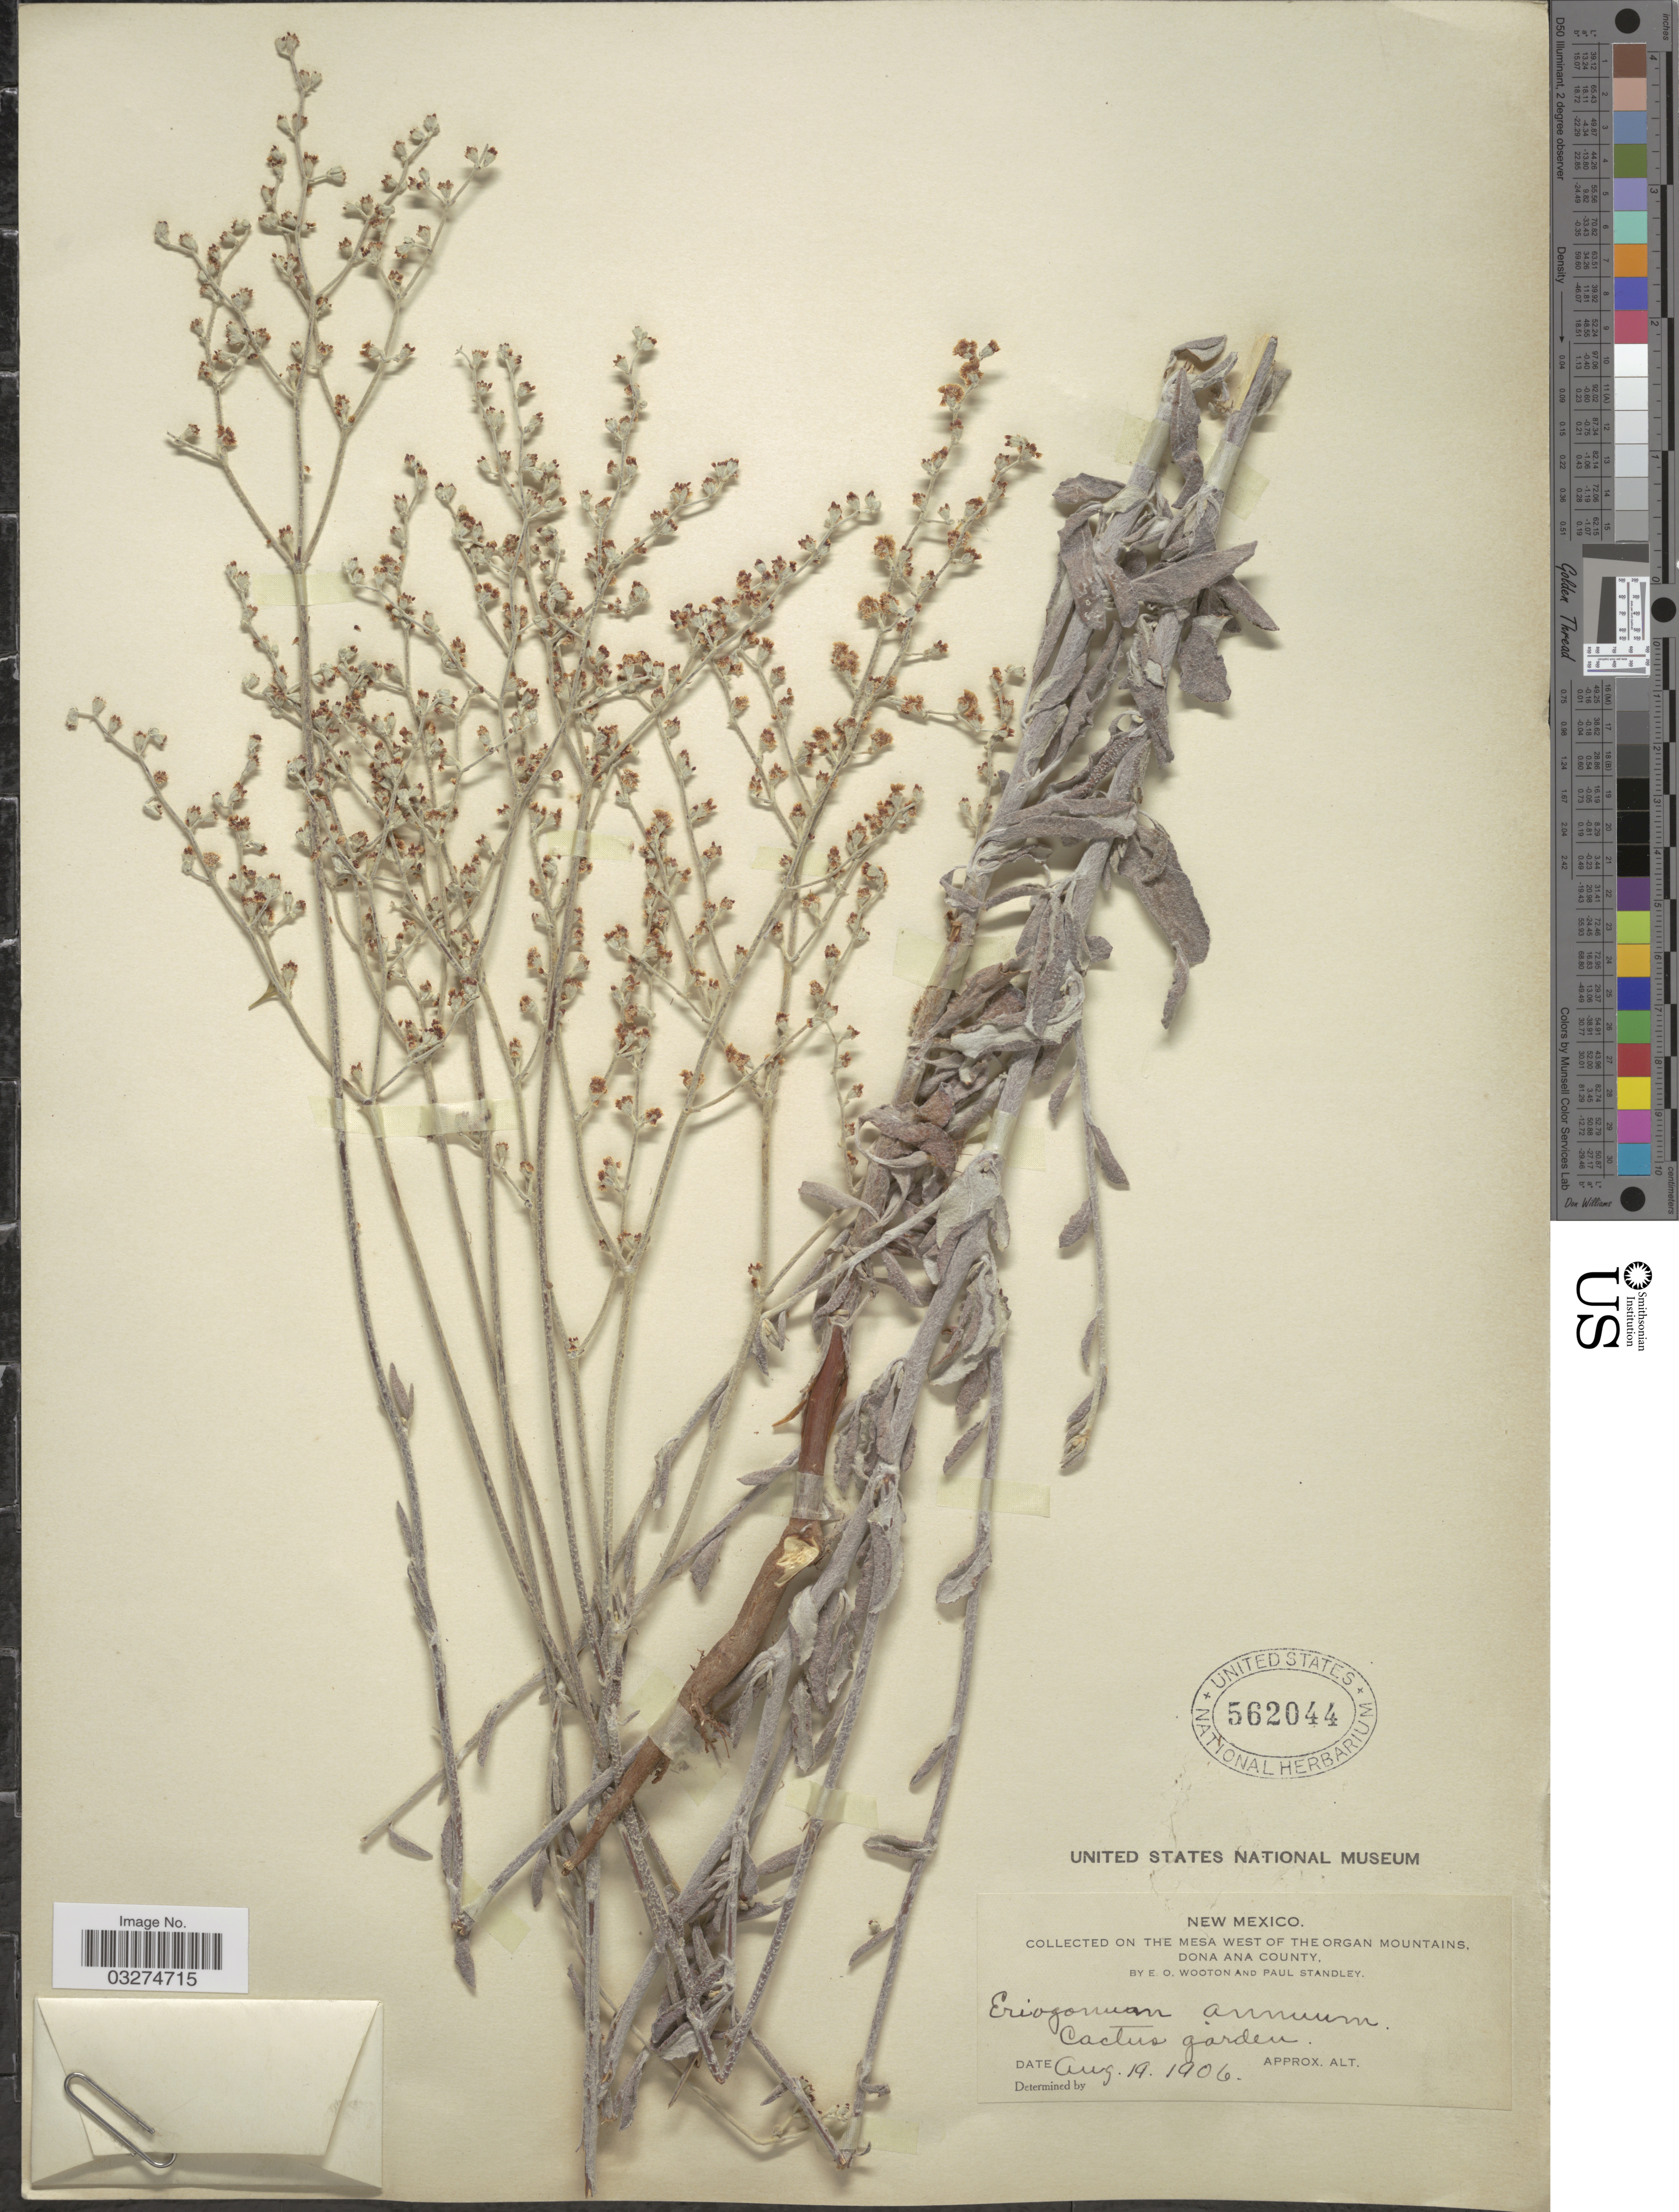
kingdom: Plantae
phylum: Tracheophyta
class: Magnoliopsida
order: Caryophyllales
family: Polygonaceae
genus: Eriogonum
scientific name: Eriogonum annuum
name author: Nutt.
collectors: E. O. Wooton & P. C. Standley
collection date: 1906-08-19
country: United States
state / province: New Mexico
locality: On the Mesa West of the Organ Mountains, Dona Ana County. Cactus garden.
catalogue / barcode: US 562044